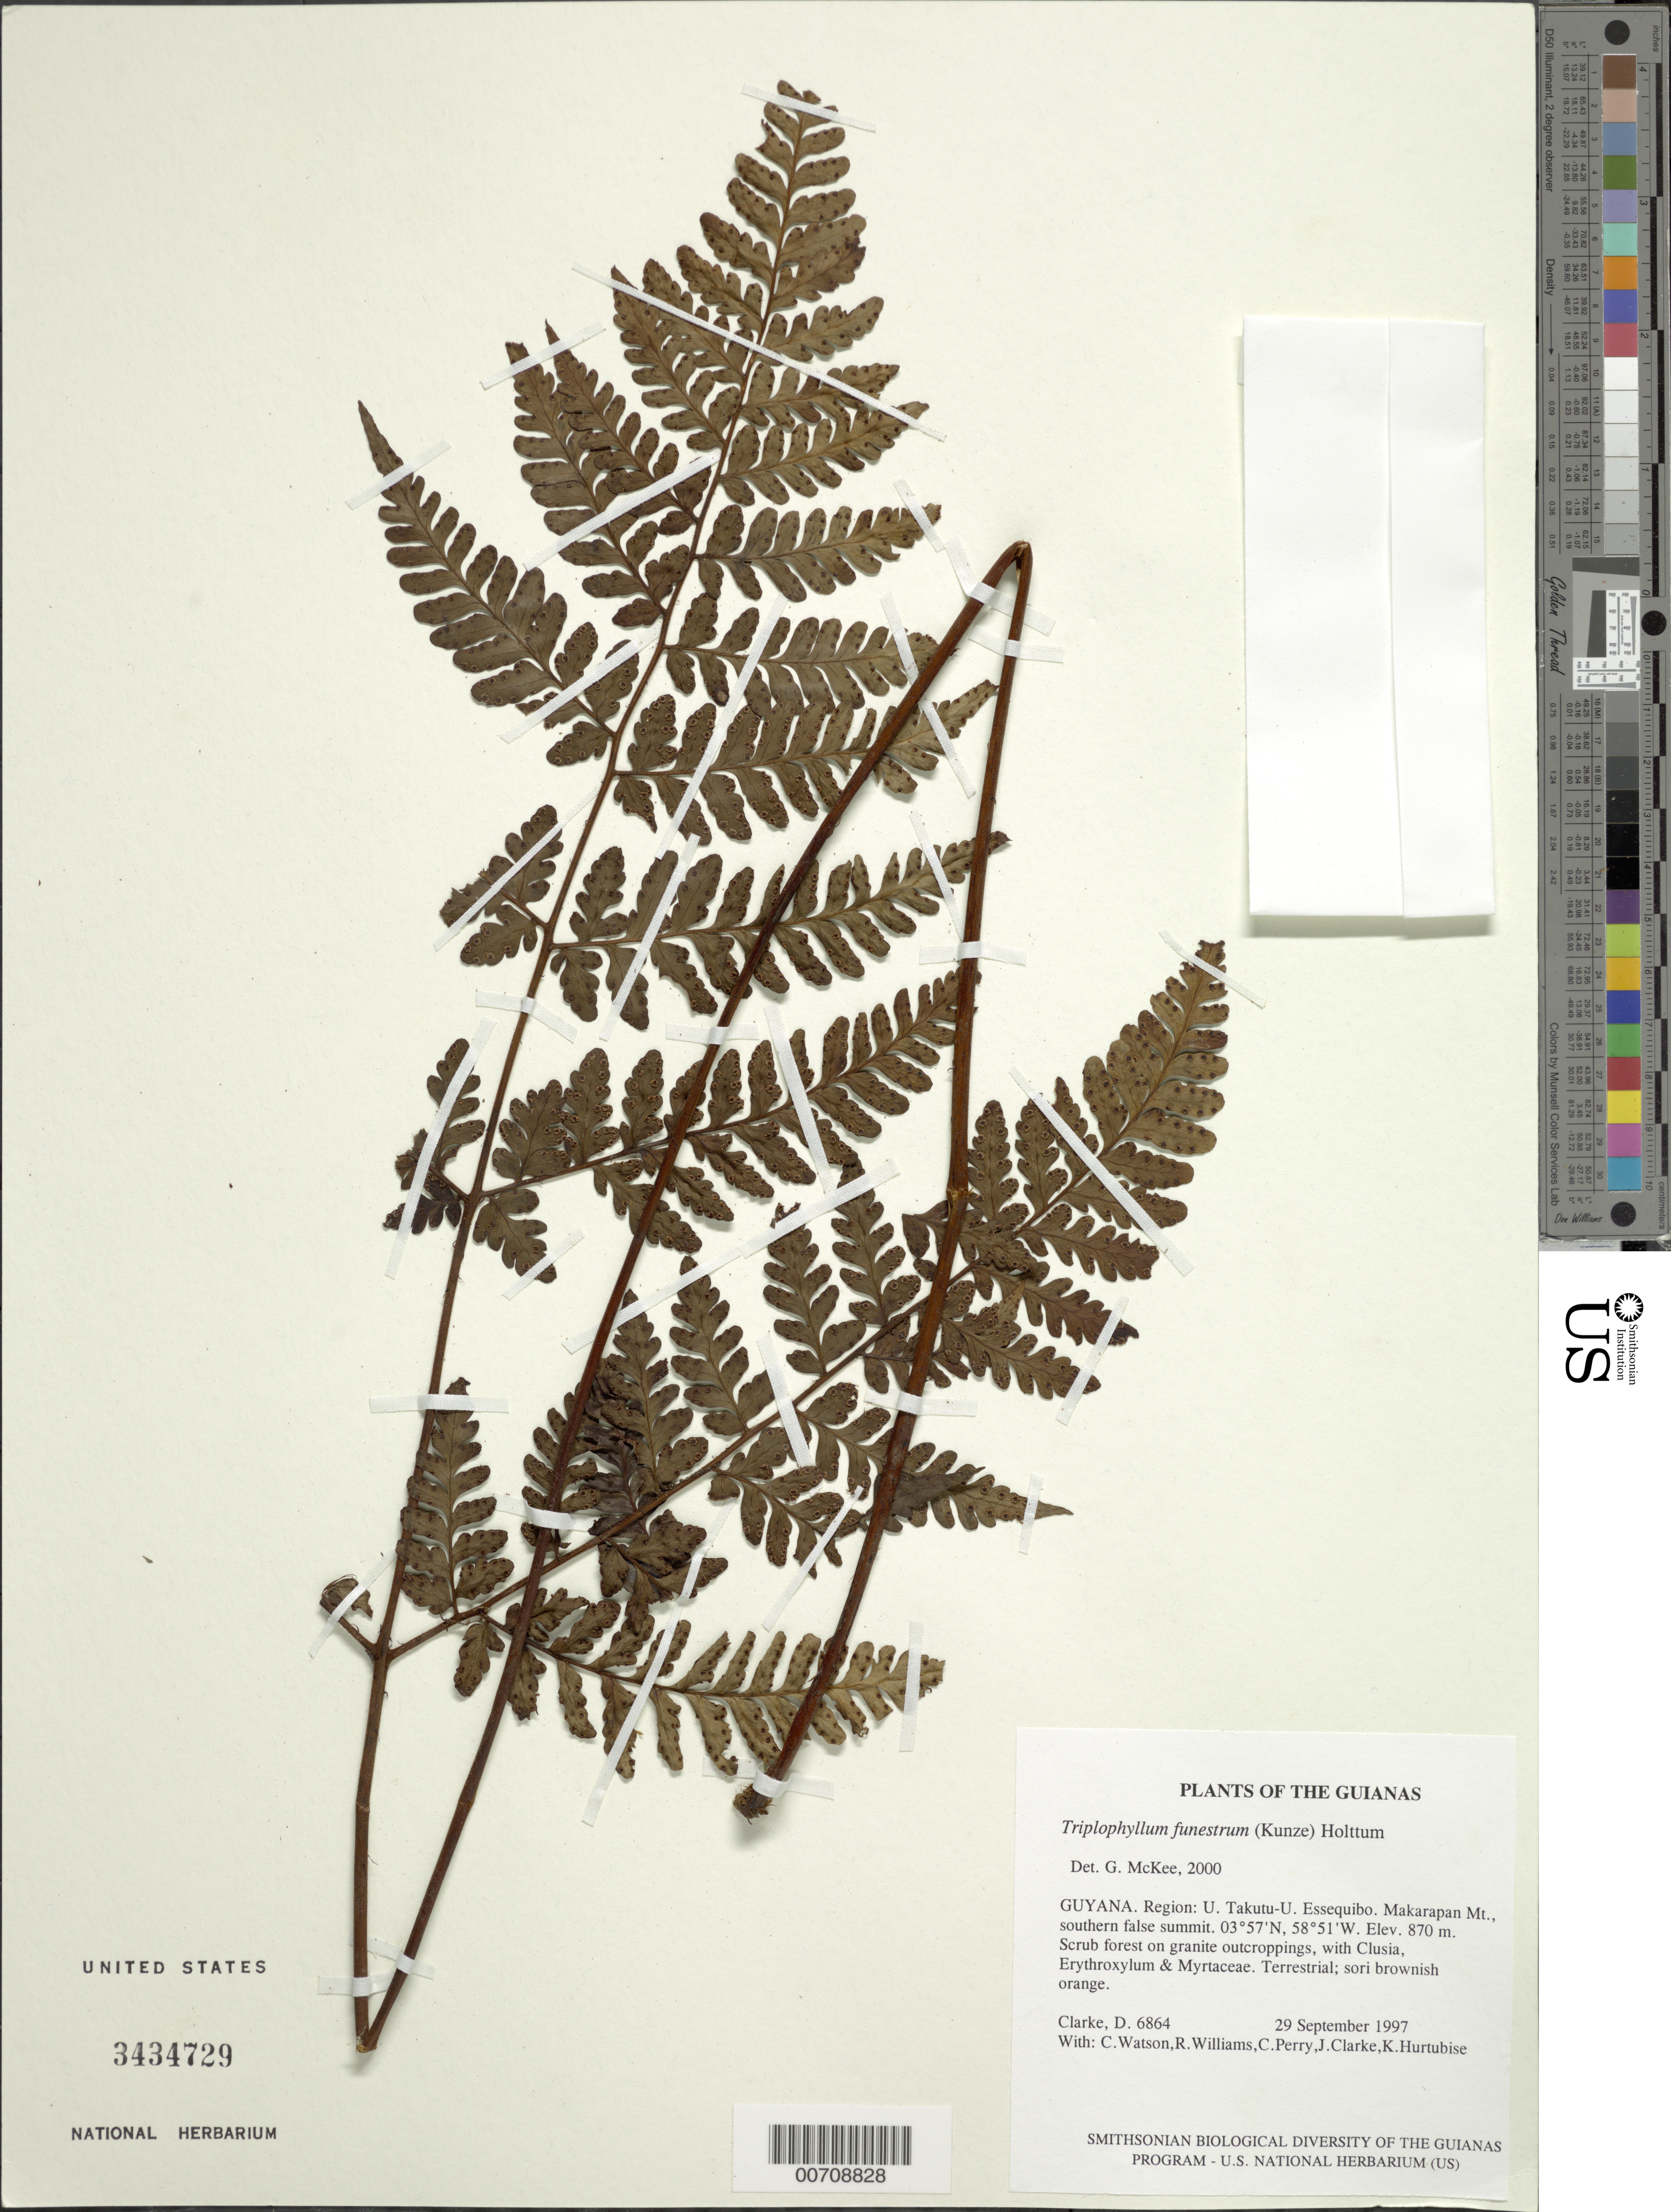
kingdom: Plantae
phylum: Tracheophyta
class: Polypodiopsida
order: Polypodiales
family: Tectariaceae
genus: Triplophyllum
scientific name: Triplophyllum funestum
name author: (Kunze) Holttum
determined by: McKee, G. S., (US), NMNH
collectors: H. D. Clarke, C. Watson, R. Williams, C. Perry, J. Clarke & K. Hurtubise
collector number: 6864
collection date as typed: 29 September 1997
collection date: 1997-09-29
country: Guyana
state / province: U. Takutu-U. Essequibo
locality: Makarapan Mt., southern false summit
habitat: Scrub forest on granite outcroppings, with Clusia, Erythroxylum & Myrtaceae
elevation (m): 870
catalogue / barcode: US 3434729